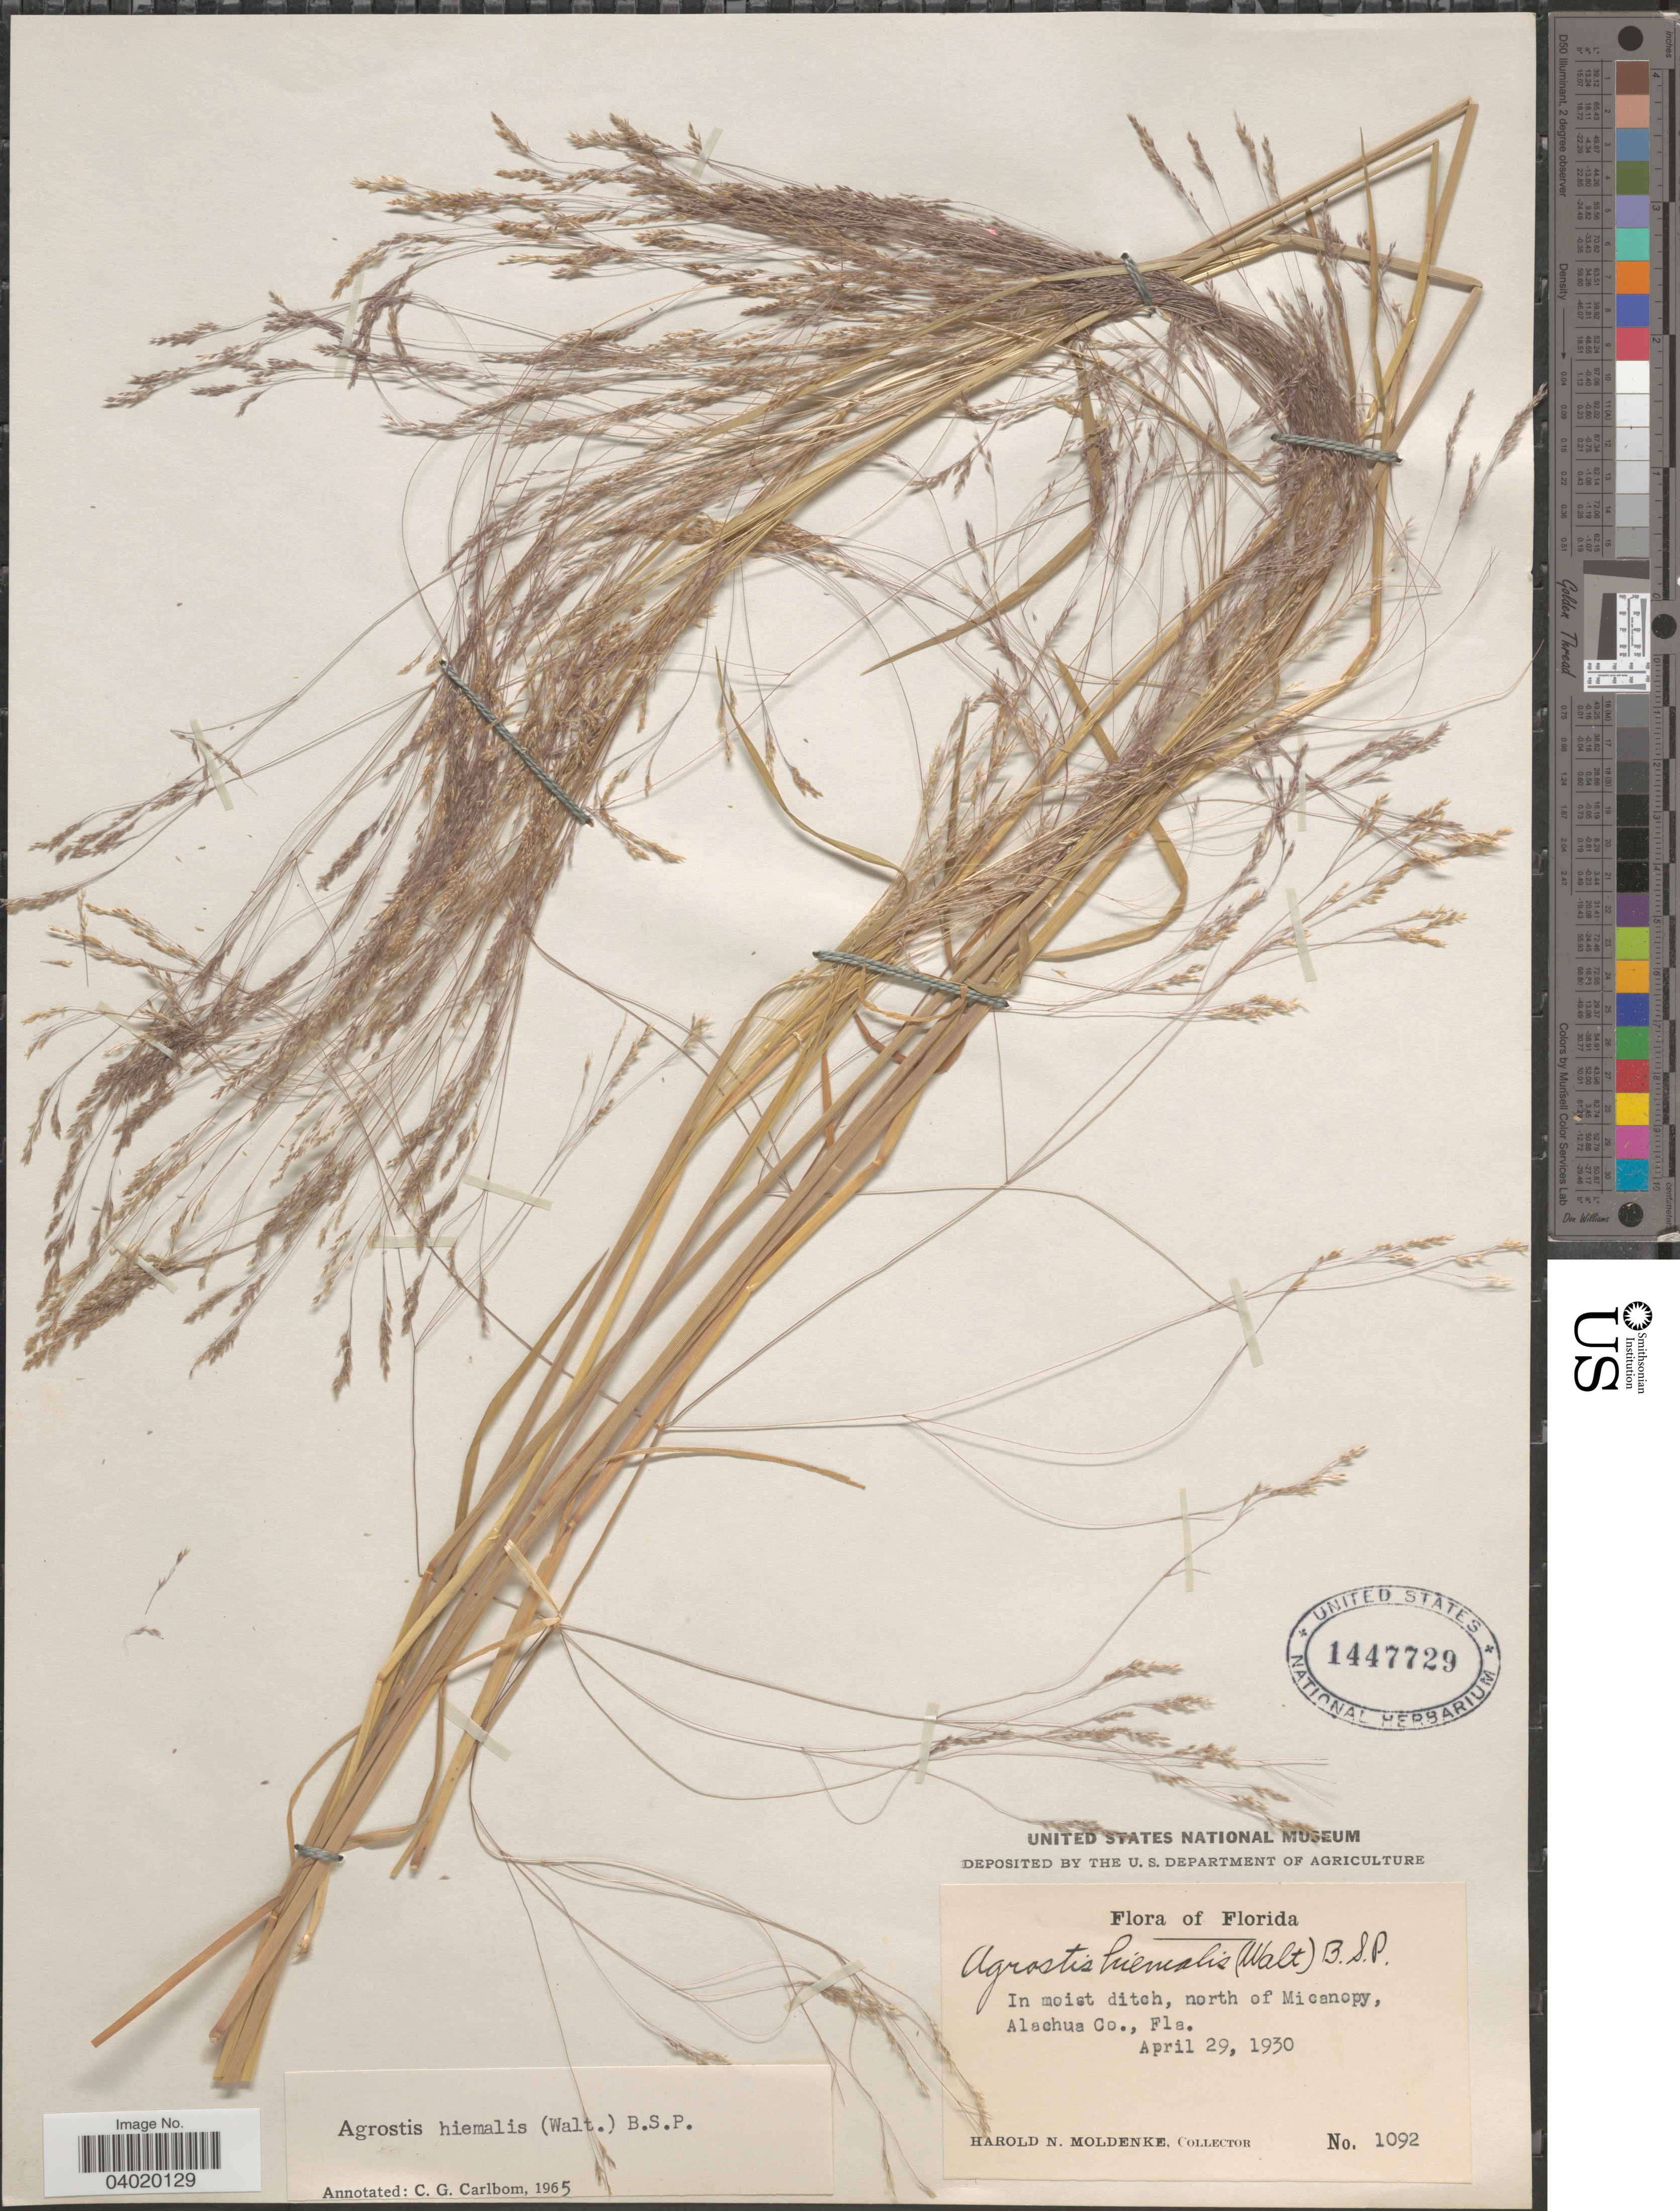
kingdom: Plantae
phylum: Tracheophyta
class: Liliopsida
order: Poales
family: Poaceae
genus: Agrostis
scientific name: Agrostis hyemalis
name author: (Walter) Britton et al.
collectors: H. N. Moldenke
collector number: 1092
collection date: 1930-04-29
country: United States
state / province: Florida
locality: In moist ditch, north of Micanopy, Alachua Co.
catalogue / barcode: US 1447729